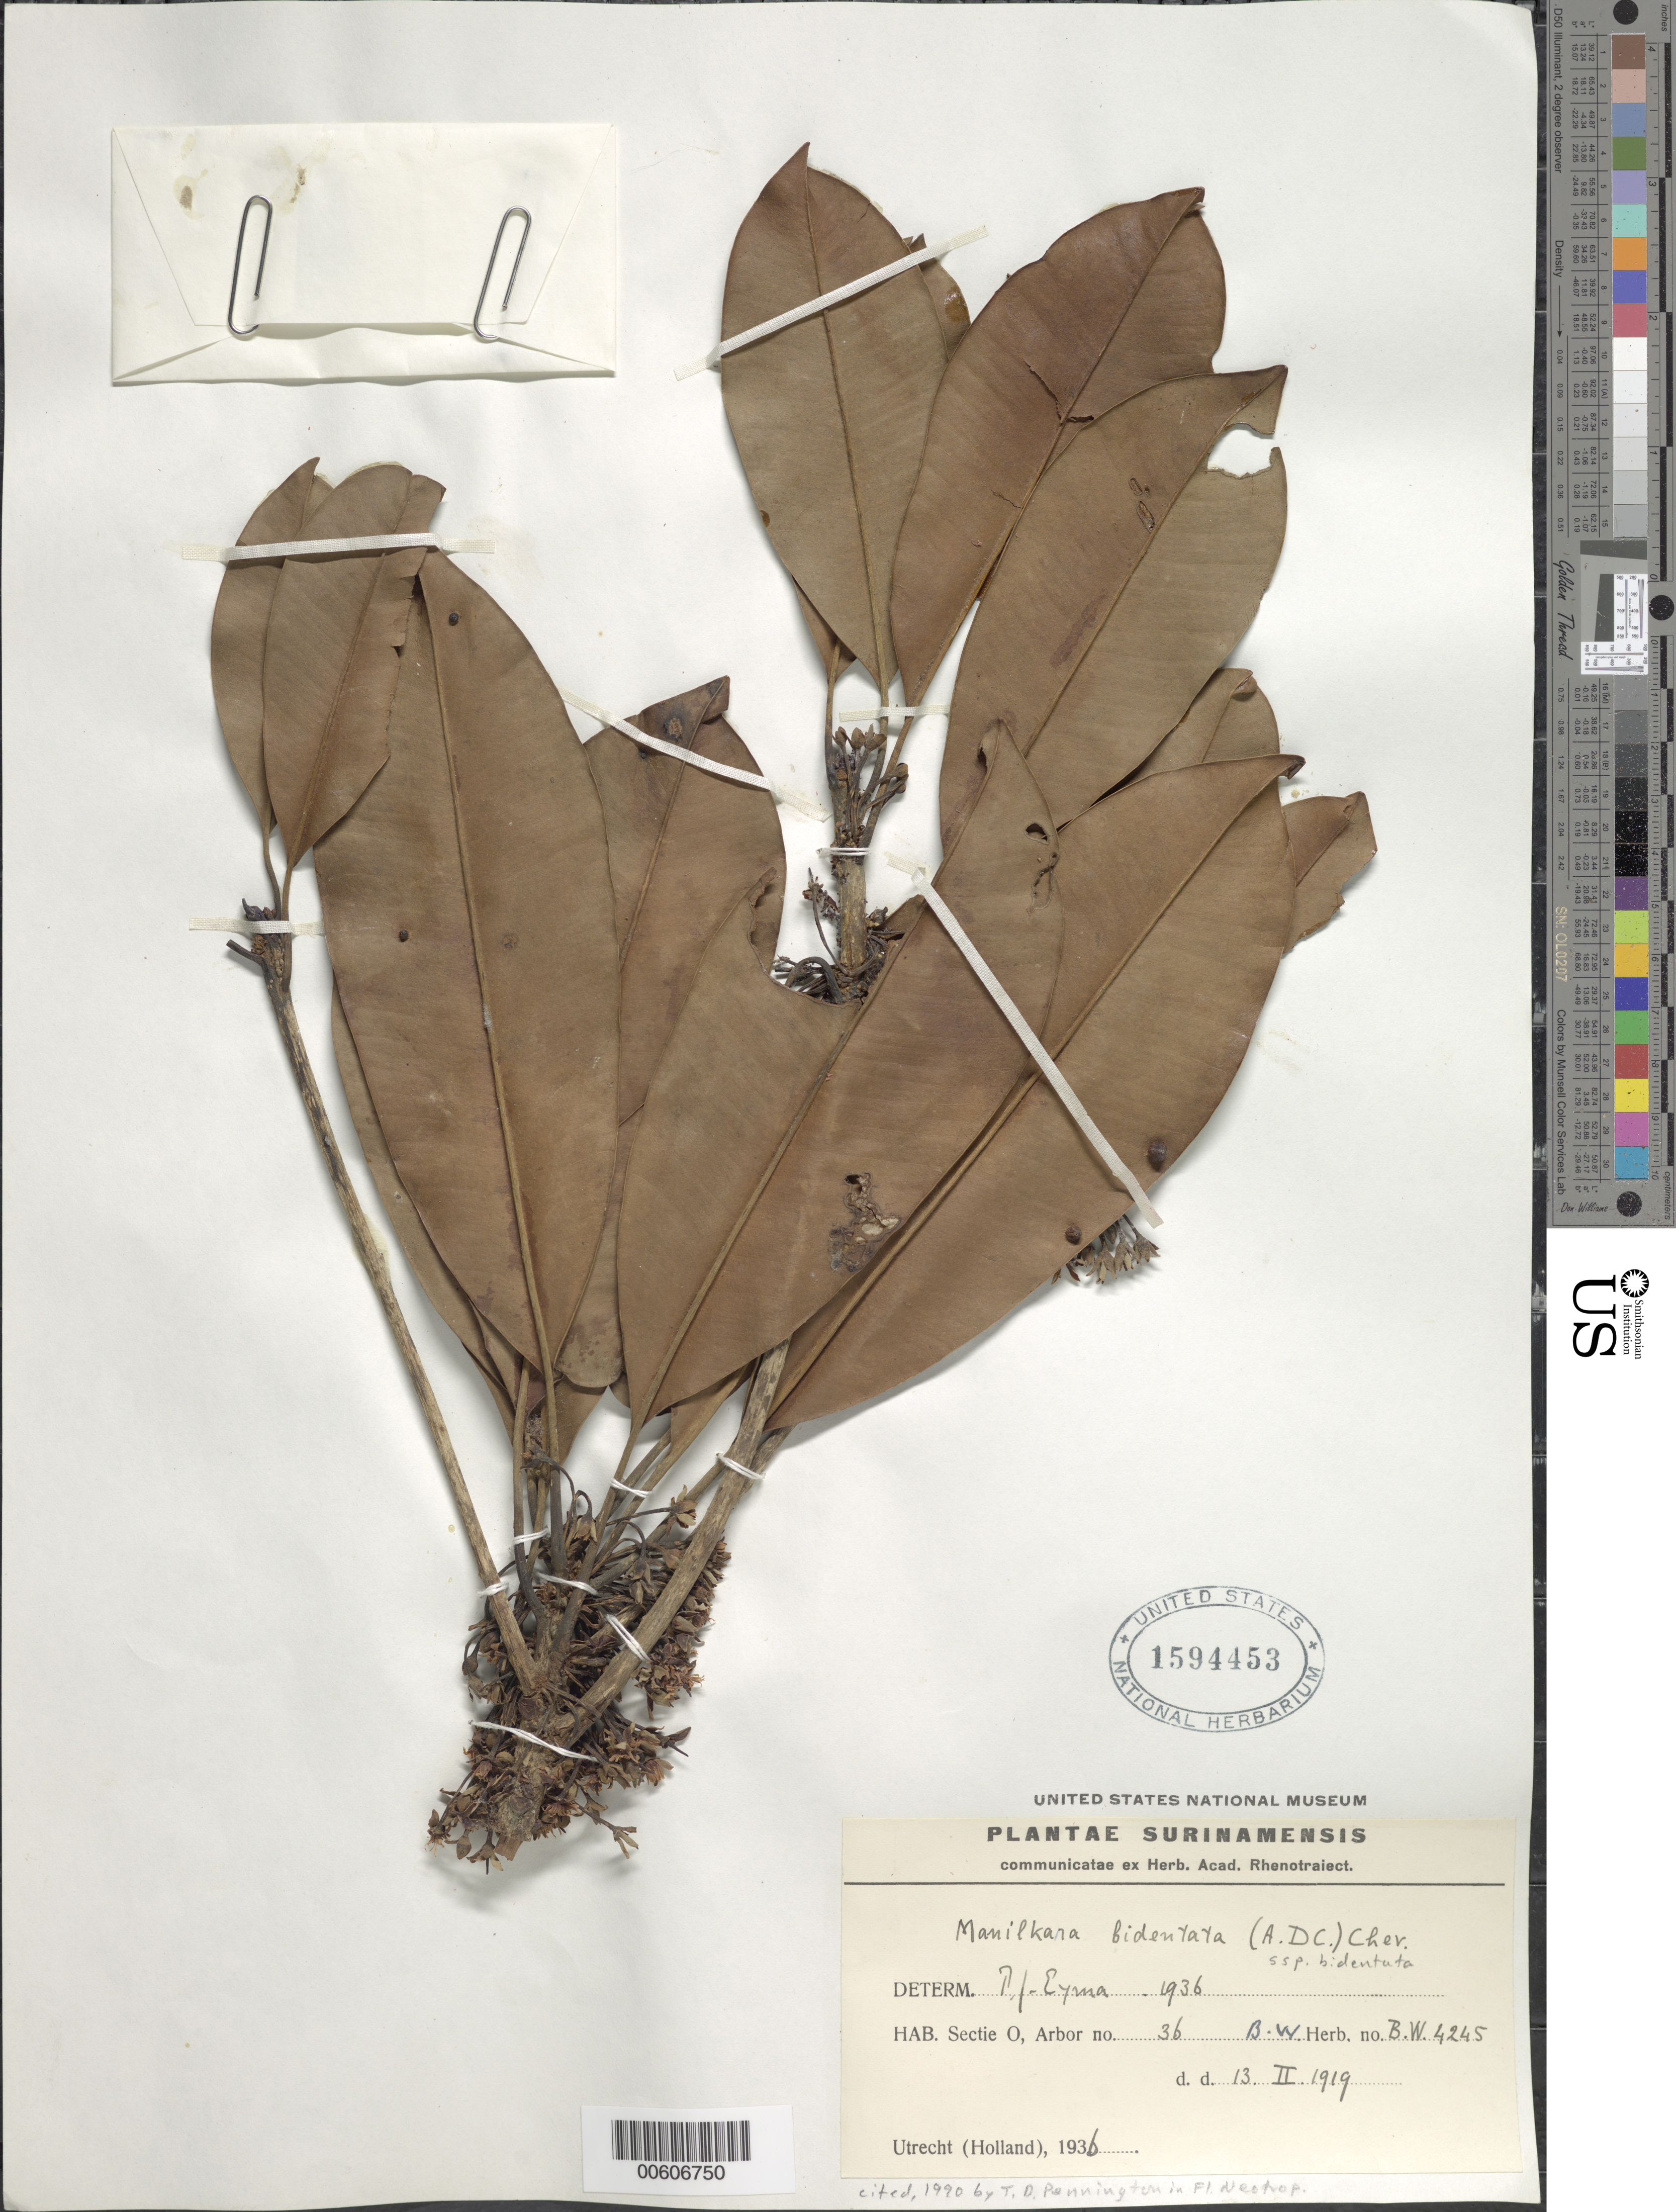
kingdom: Plantae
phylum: Tracheophyta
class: Magnoliopsida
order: Ericales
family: Sapotaceae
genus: Manilkara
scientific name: Manilkara bidentata subsp. bidentata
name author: (A. DC.) A. Chev.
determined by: Eyma, P. J.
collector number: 4245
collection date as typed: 13-Feb-19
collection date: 1919-02-13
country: Suriname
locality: Sectie O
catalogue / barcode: US 1594453